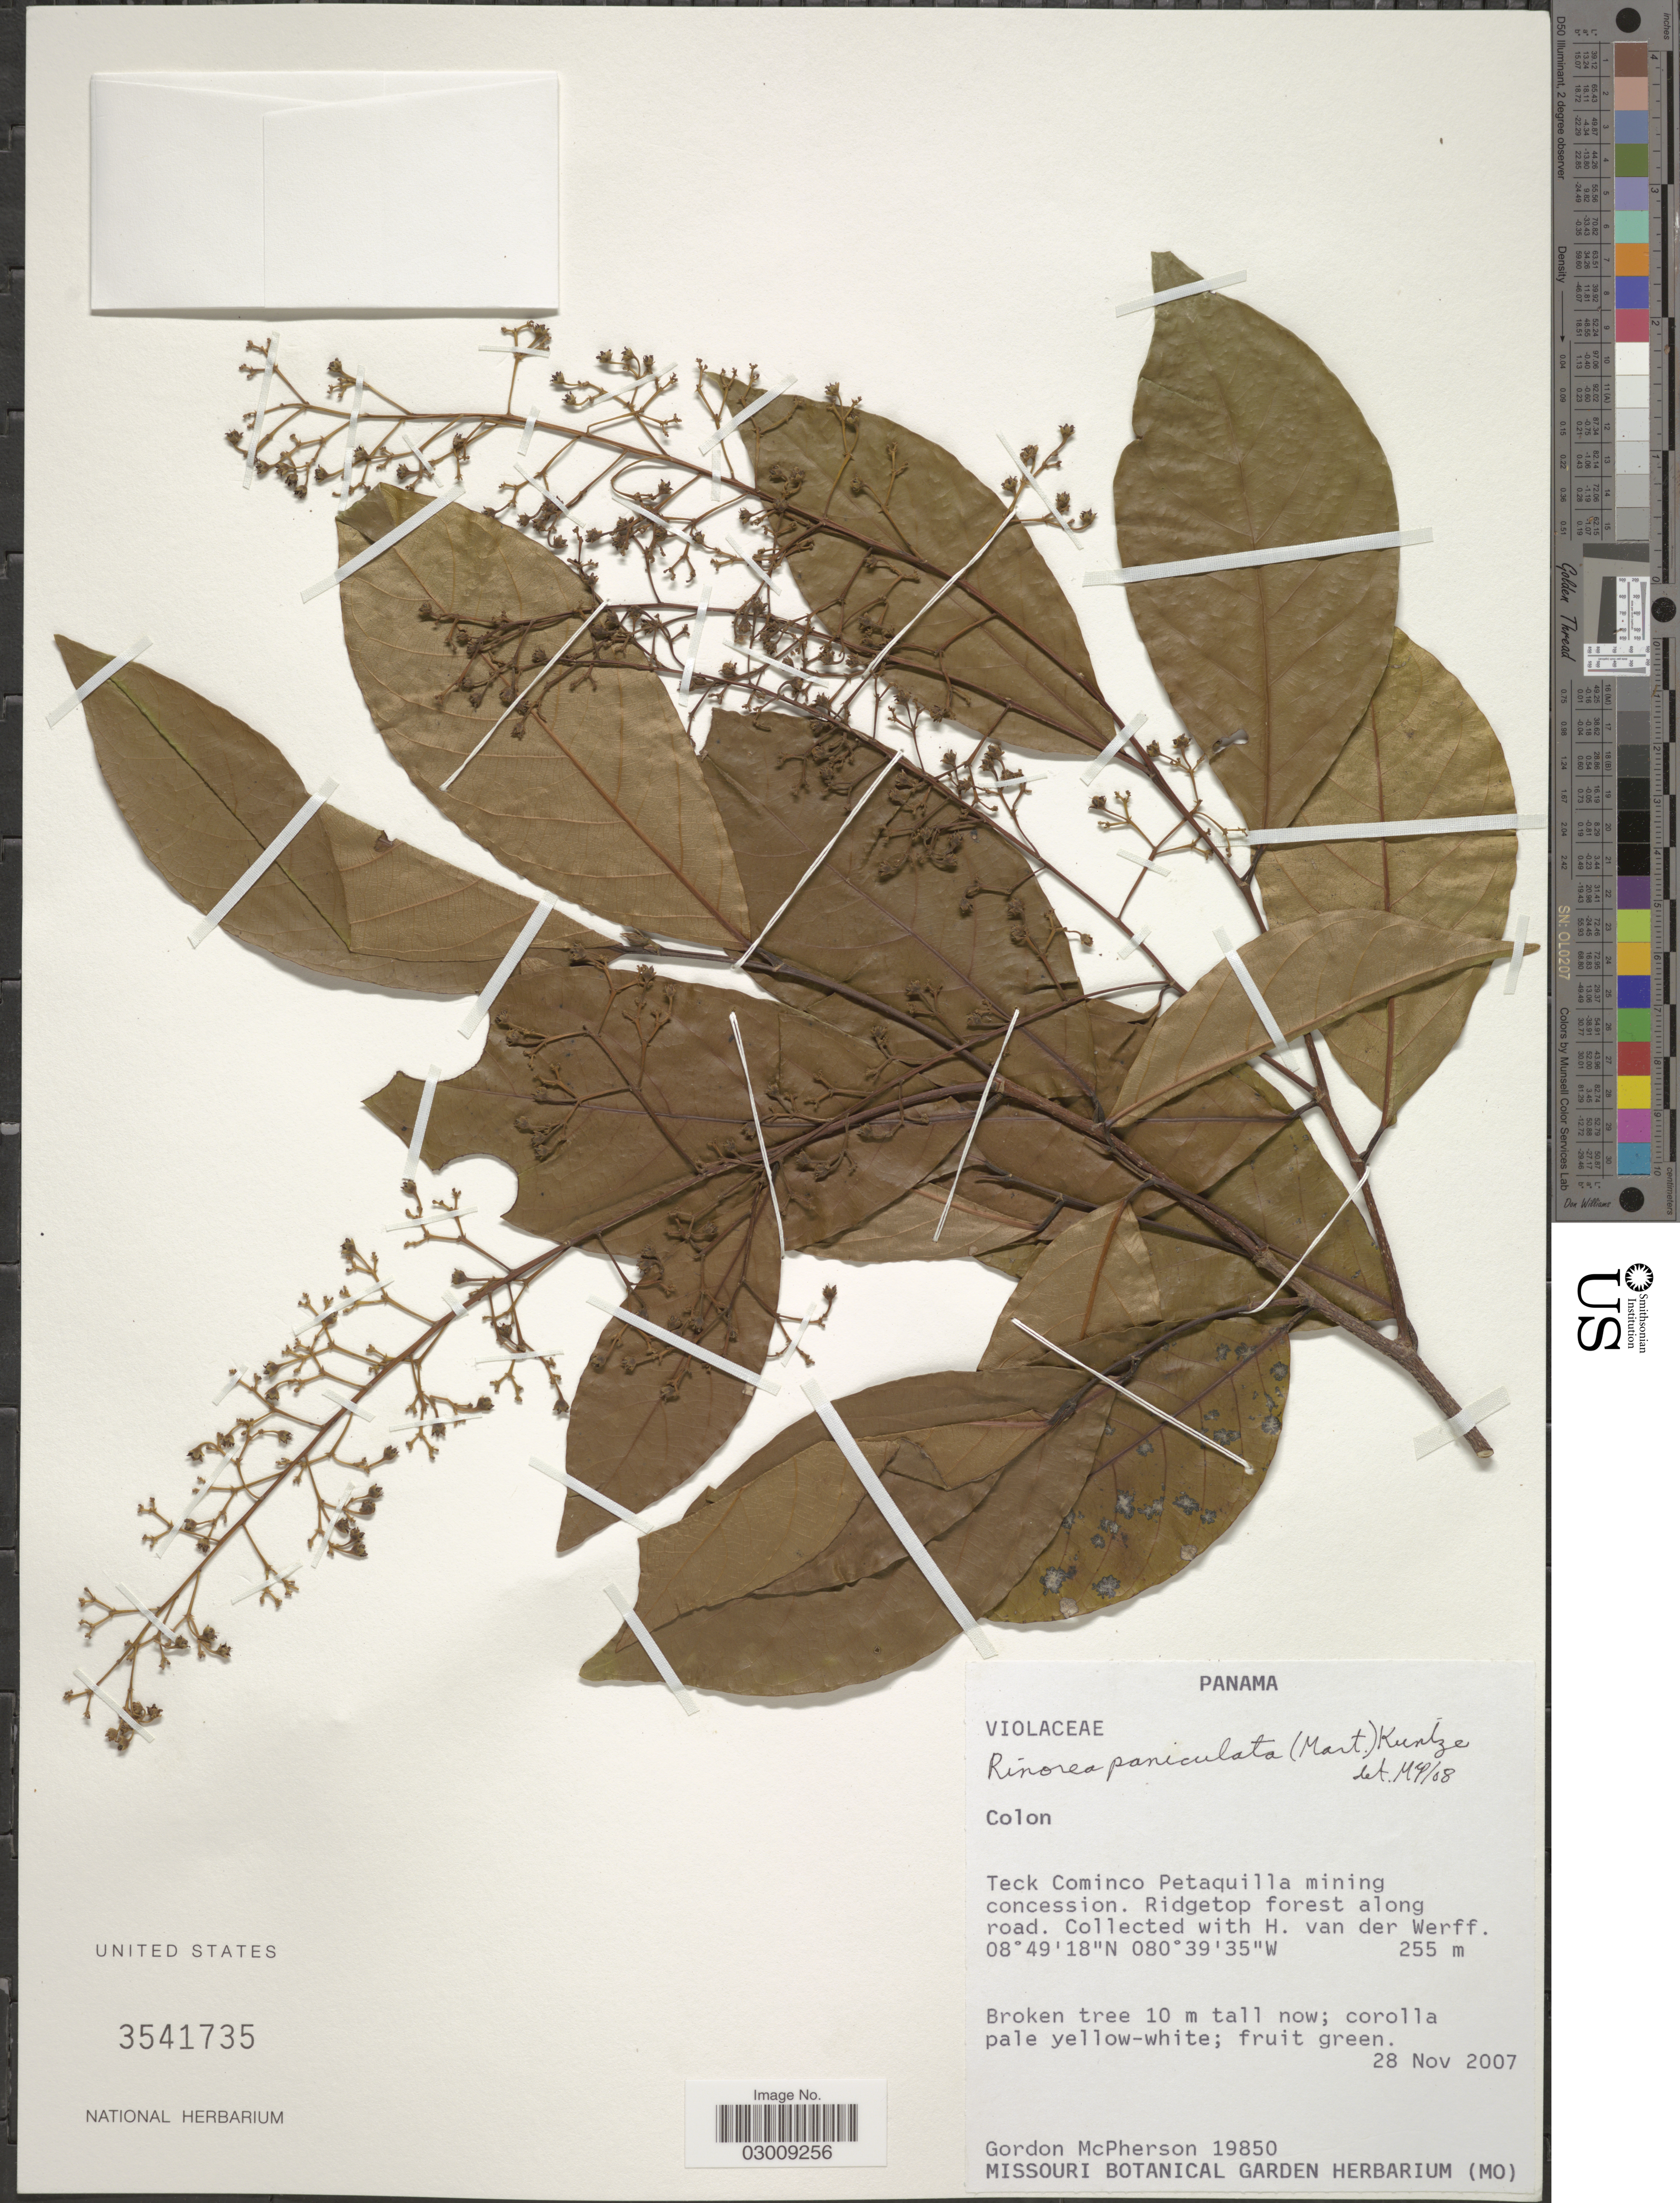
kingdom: Plantae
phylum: Tracheophyta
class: Magnoliopsida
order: Malpighiales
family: Violaceae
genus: Rinorea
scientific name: Rinorea paniculata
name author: (Mart.) Kuntze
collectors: G. D. McPherson & H. van der Werff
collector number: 19850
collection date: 2007-11-28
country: Panama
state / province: Colón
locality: Teck Cominco Petaquilla mining concession. Ridgetop forest along road.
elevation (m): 255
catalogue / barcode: US 3541735